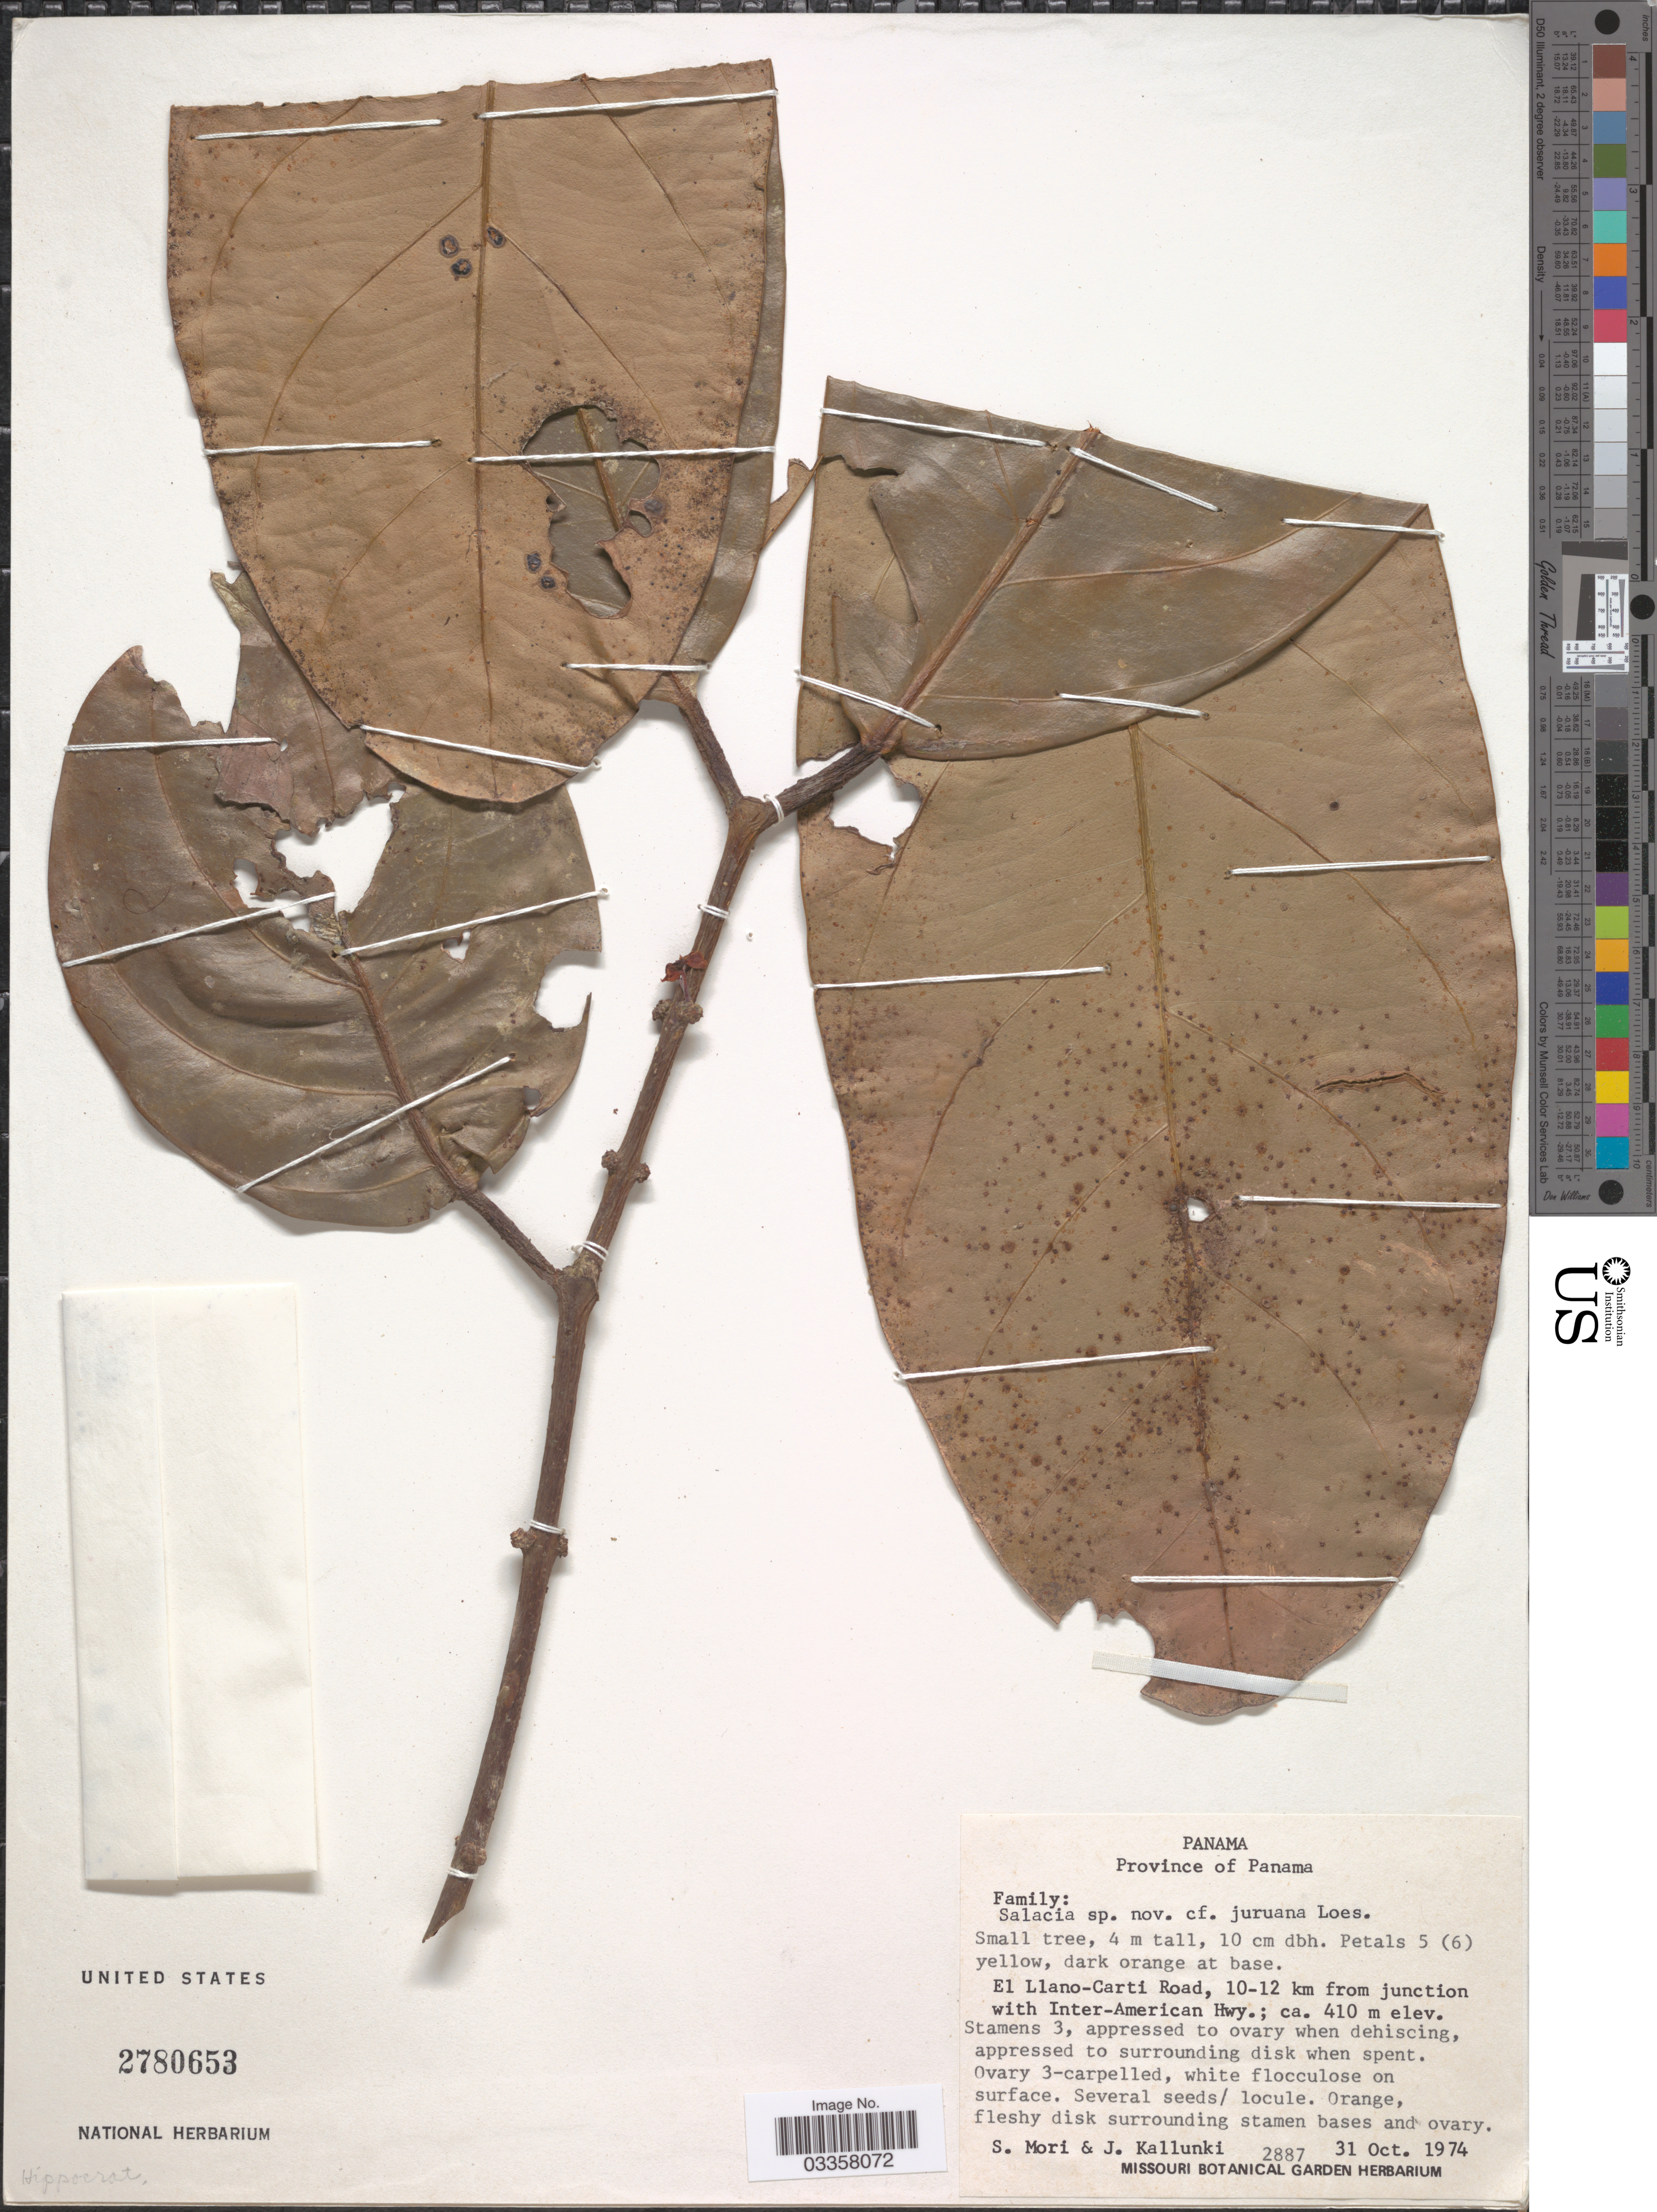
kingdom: Plantae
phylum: Tracheophyta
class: Magnoliopsida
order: Celastrales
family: Celastraceae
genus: Salacia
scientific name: Salacia juruana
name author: Loes.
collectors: S. Mori & J. Kallunki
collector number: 2887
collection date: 1974-10-31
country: Panama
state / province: Panamá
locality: El Llano-Carti-Road, 10-12 km from junction with Inter-American Hwy.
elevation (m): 410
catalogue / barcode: US 2780653